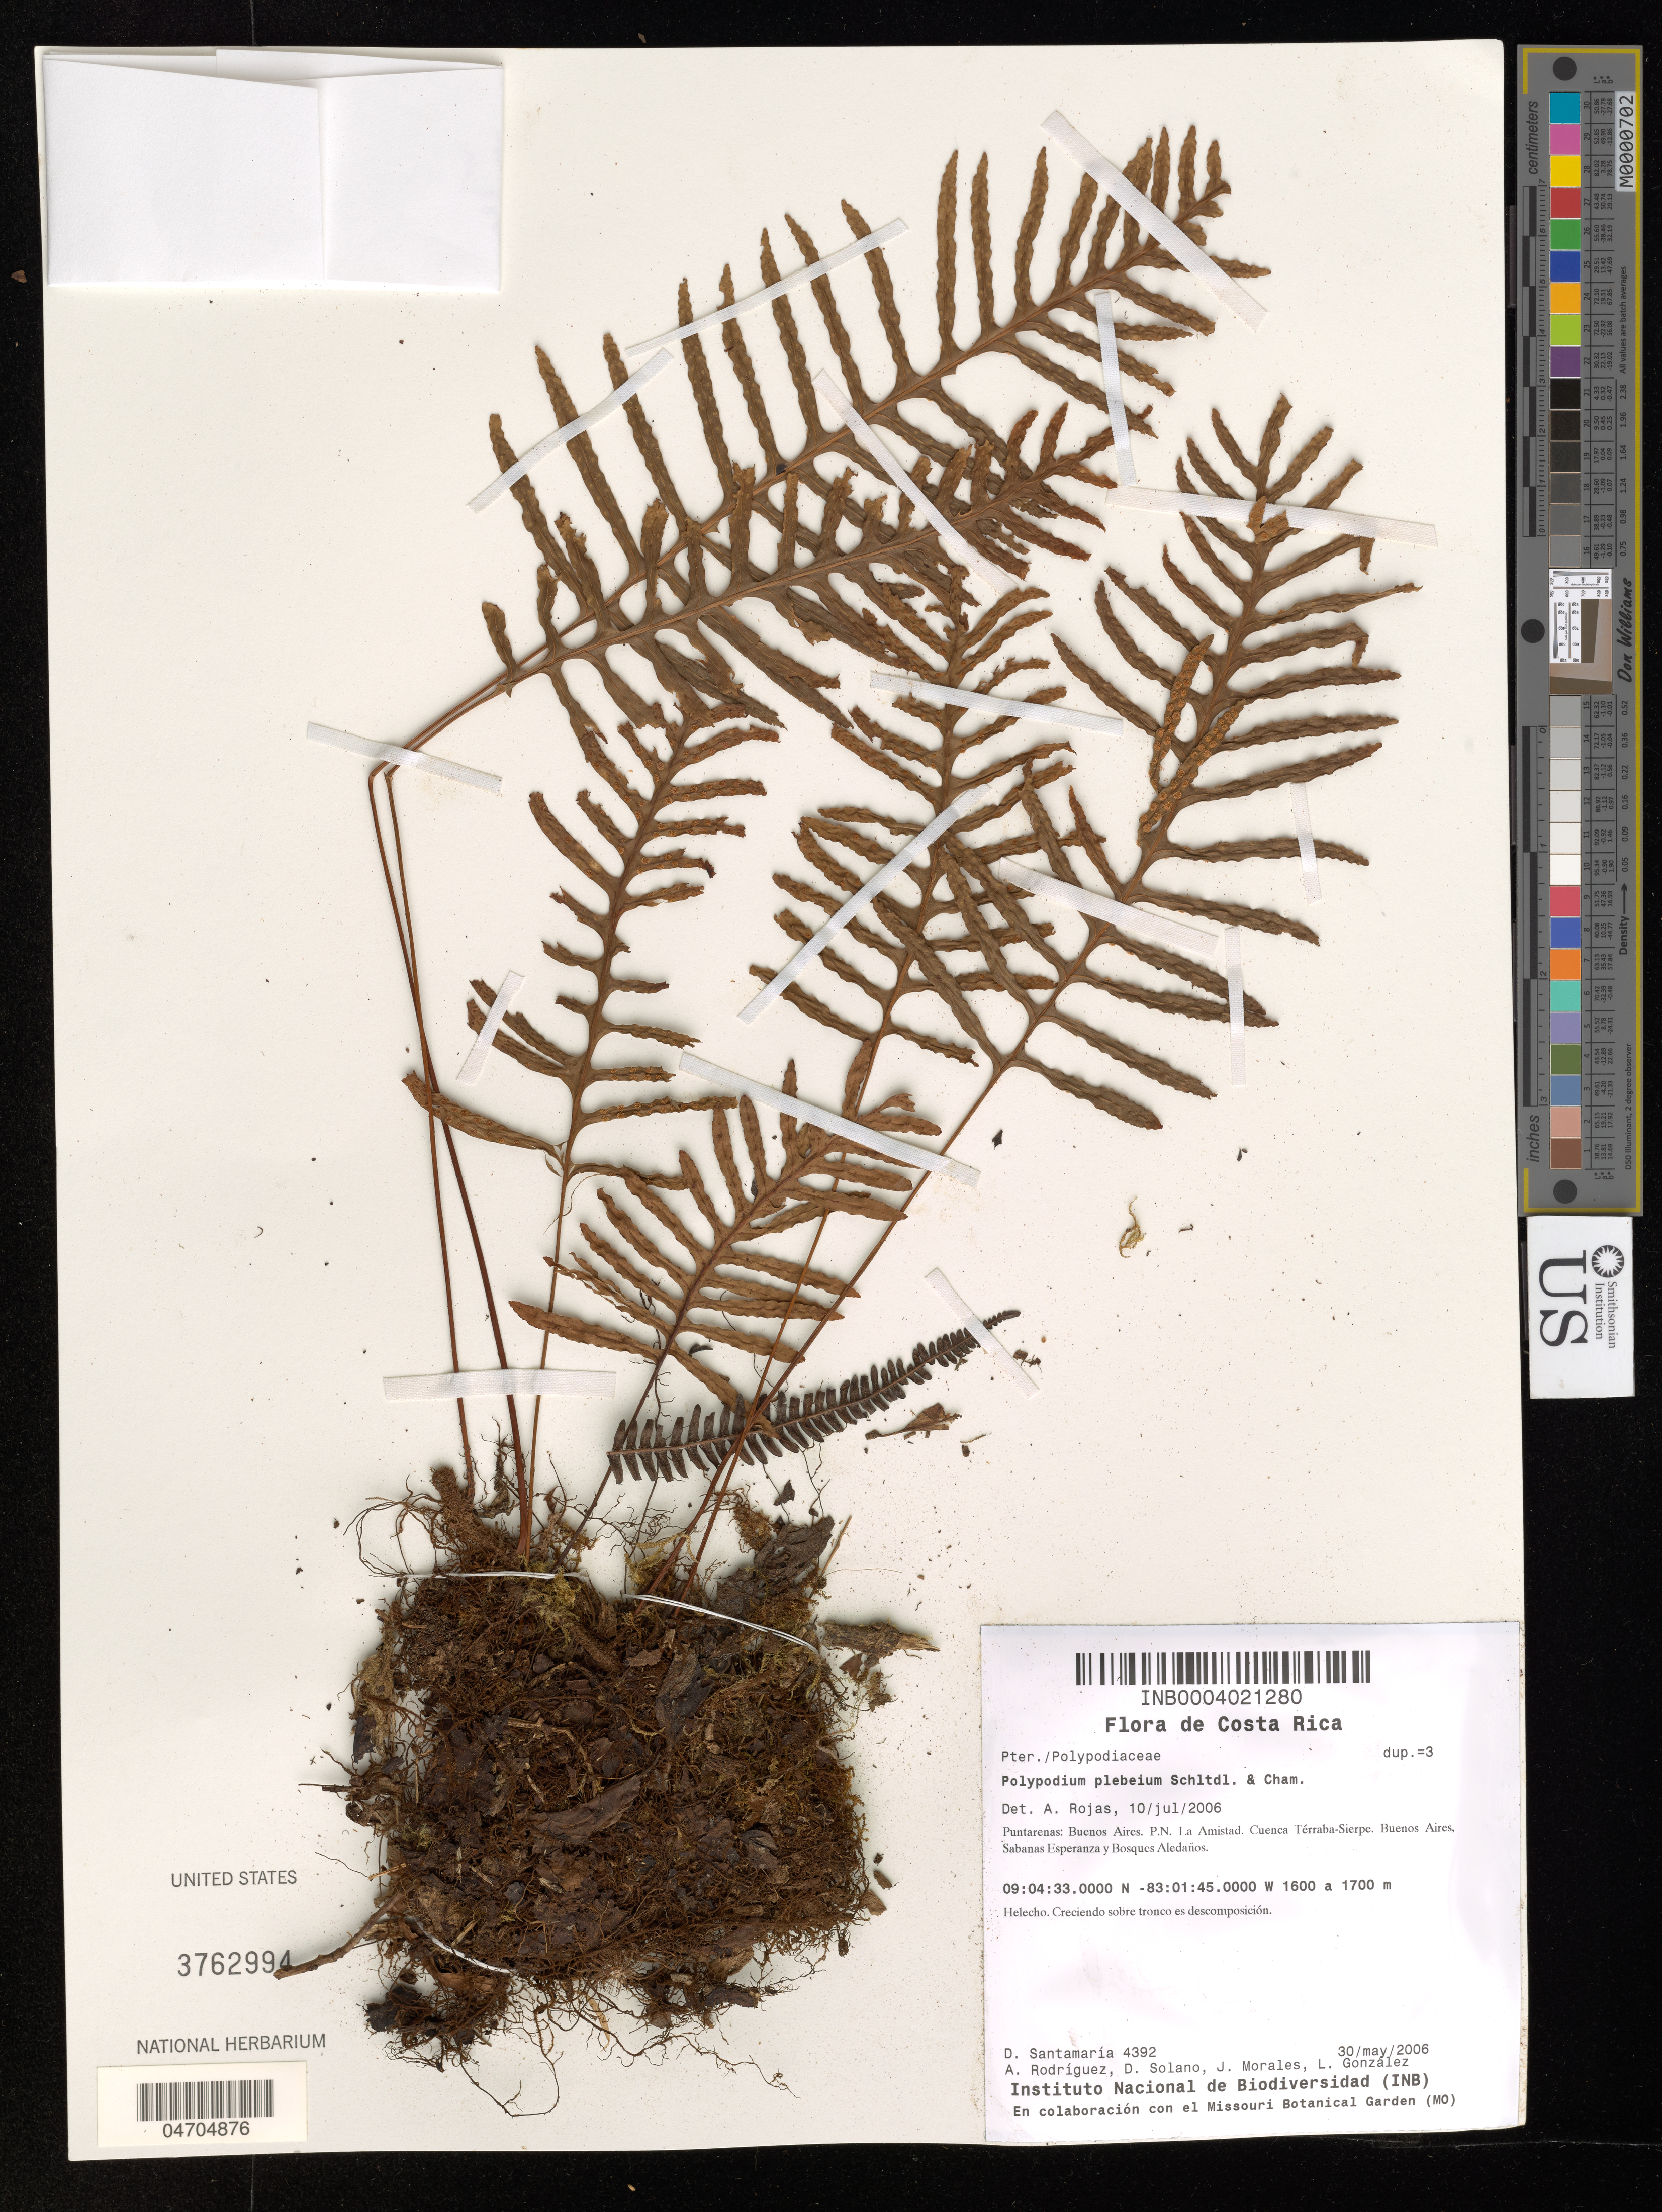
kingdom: Plantae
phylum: Tracheophyta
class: Polypodiopsida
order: Polypodiales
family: Polypodiaceae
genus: Polypodium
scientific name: Polypodium plebejum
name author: Schltdl. & Cham.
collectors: D. Santamaria, A. Rodríguez, D. Solano, J. Morales & L. Gonzalez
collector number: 4392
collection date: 2006-05-30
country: Costa Rica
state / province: Puntarenas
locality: Buenos Aires. P. N. La Amistad. Cuenca Térraba-Sierpe. Buenos Aires. Sabanas Esperanza y Bosques Aledaños.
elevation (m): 1600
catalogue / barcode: US 3762994